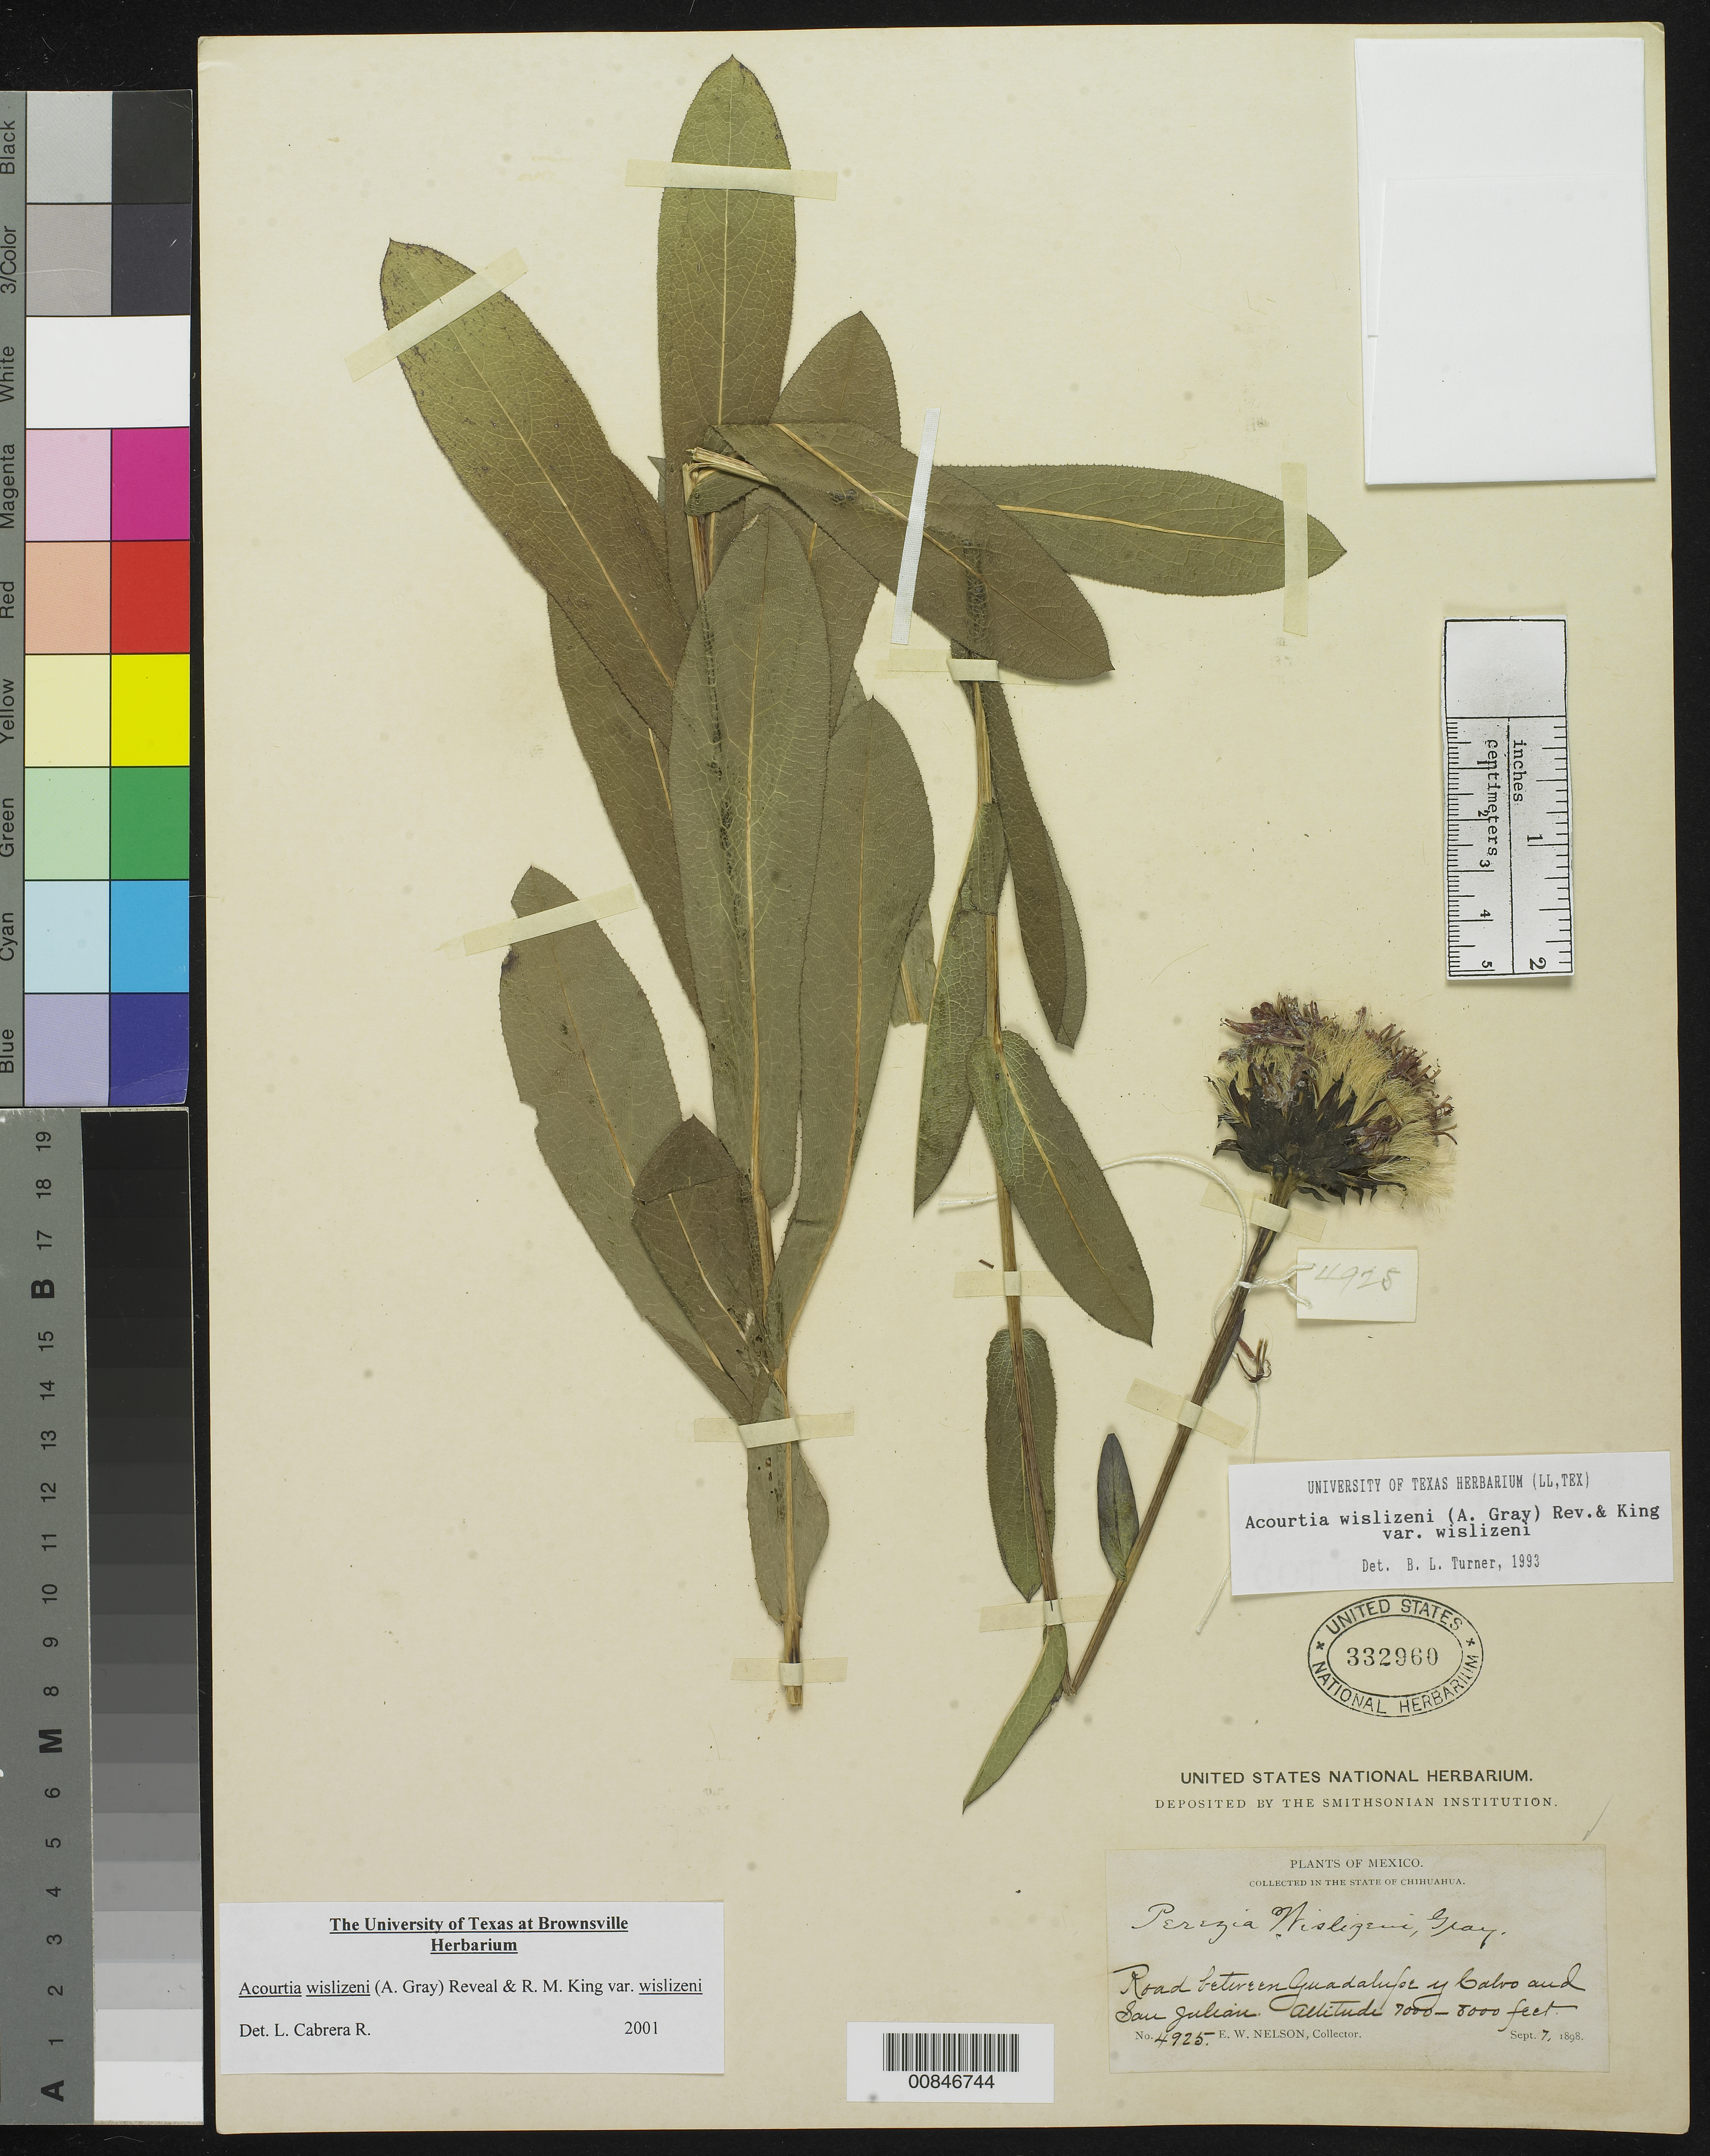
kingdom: Plantae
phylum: Tracheophyta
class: Magnoliopsida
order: Asterales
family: Asteraceae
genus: Acourtia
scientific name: Acourtia wislizenii var. wislizenii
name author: (A. Gray) Reveal & R.M. King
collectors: E. W. Nelson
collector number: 4925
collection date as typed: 07 Sep 1898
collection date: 1898-09-07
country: Mexico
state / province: Chihuahua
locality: Road between Guadalupe y Calvo and San Julián.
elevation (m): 2134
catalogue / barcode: US 332960